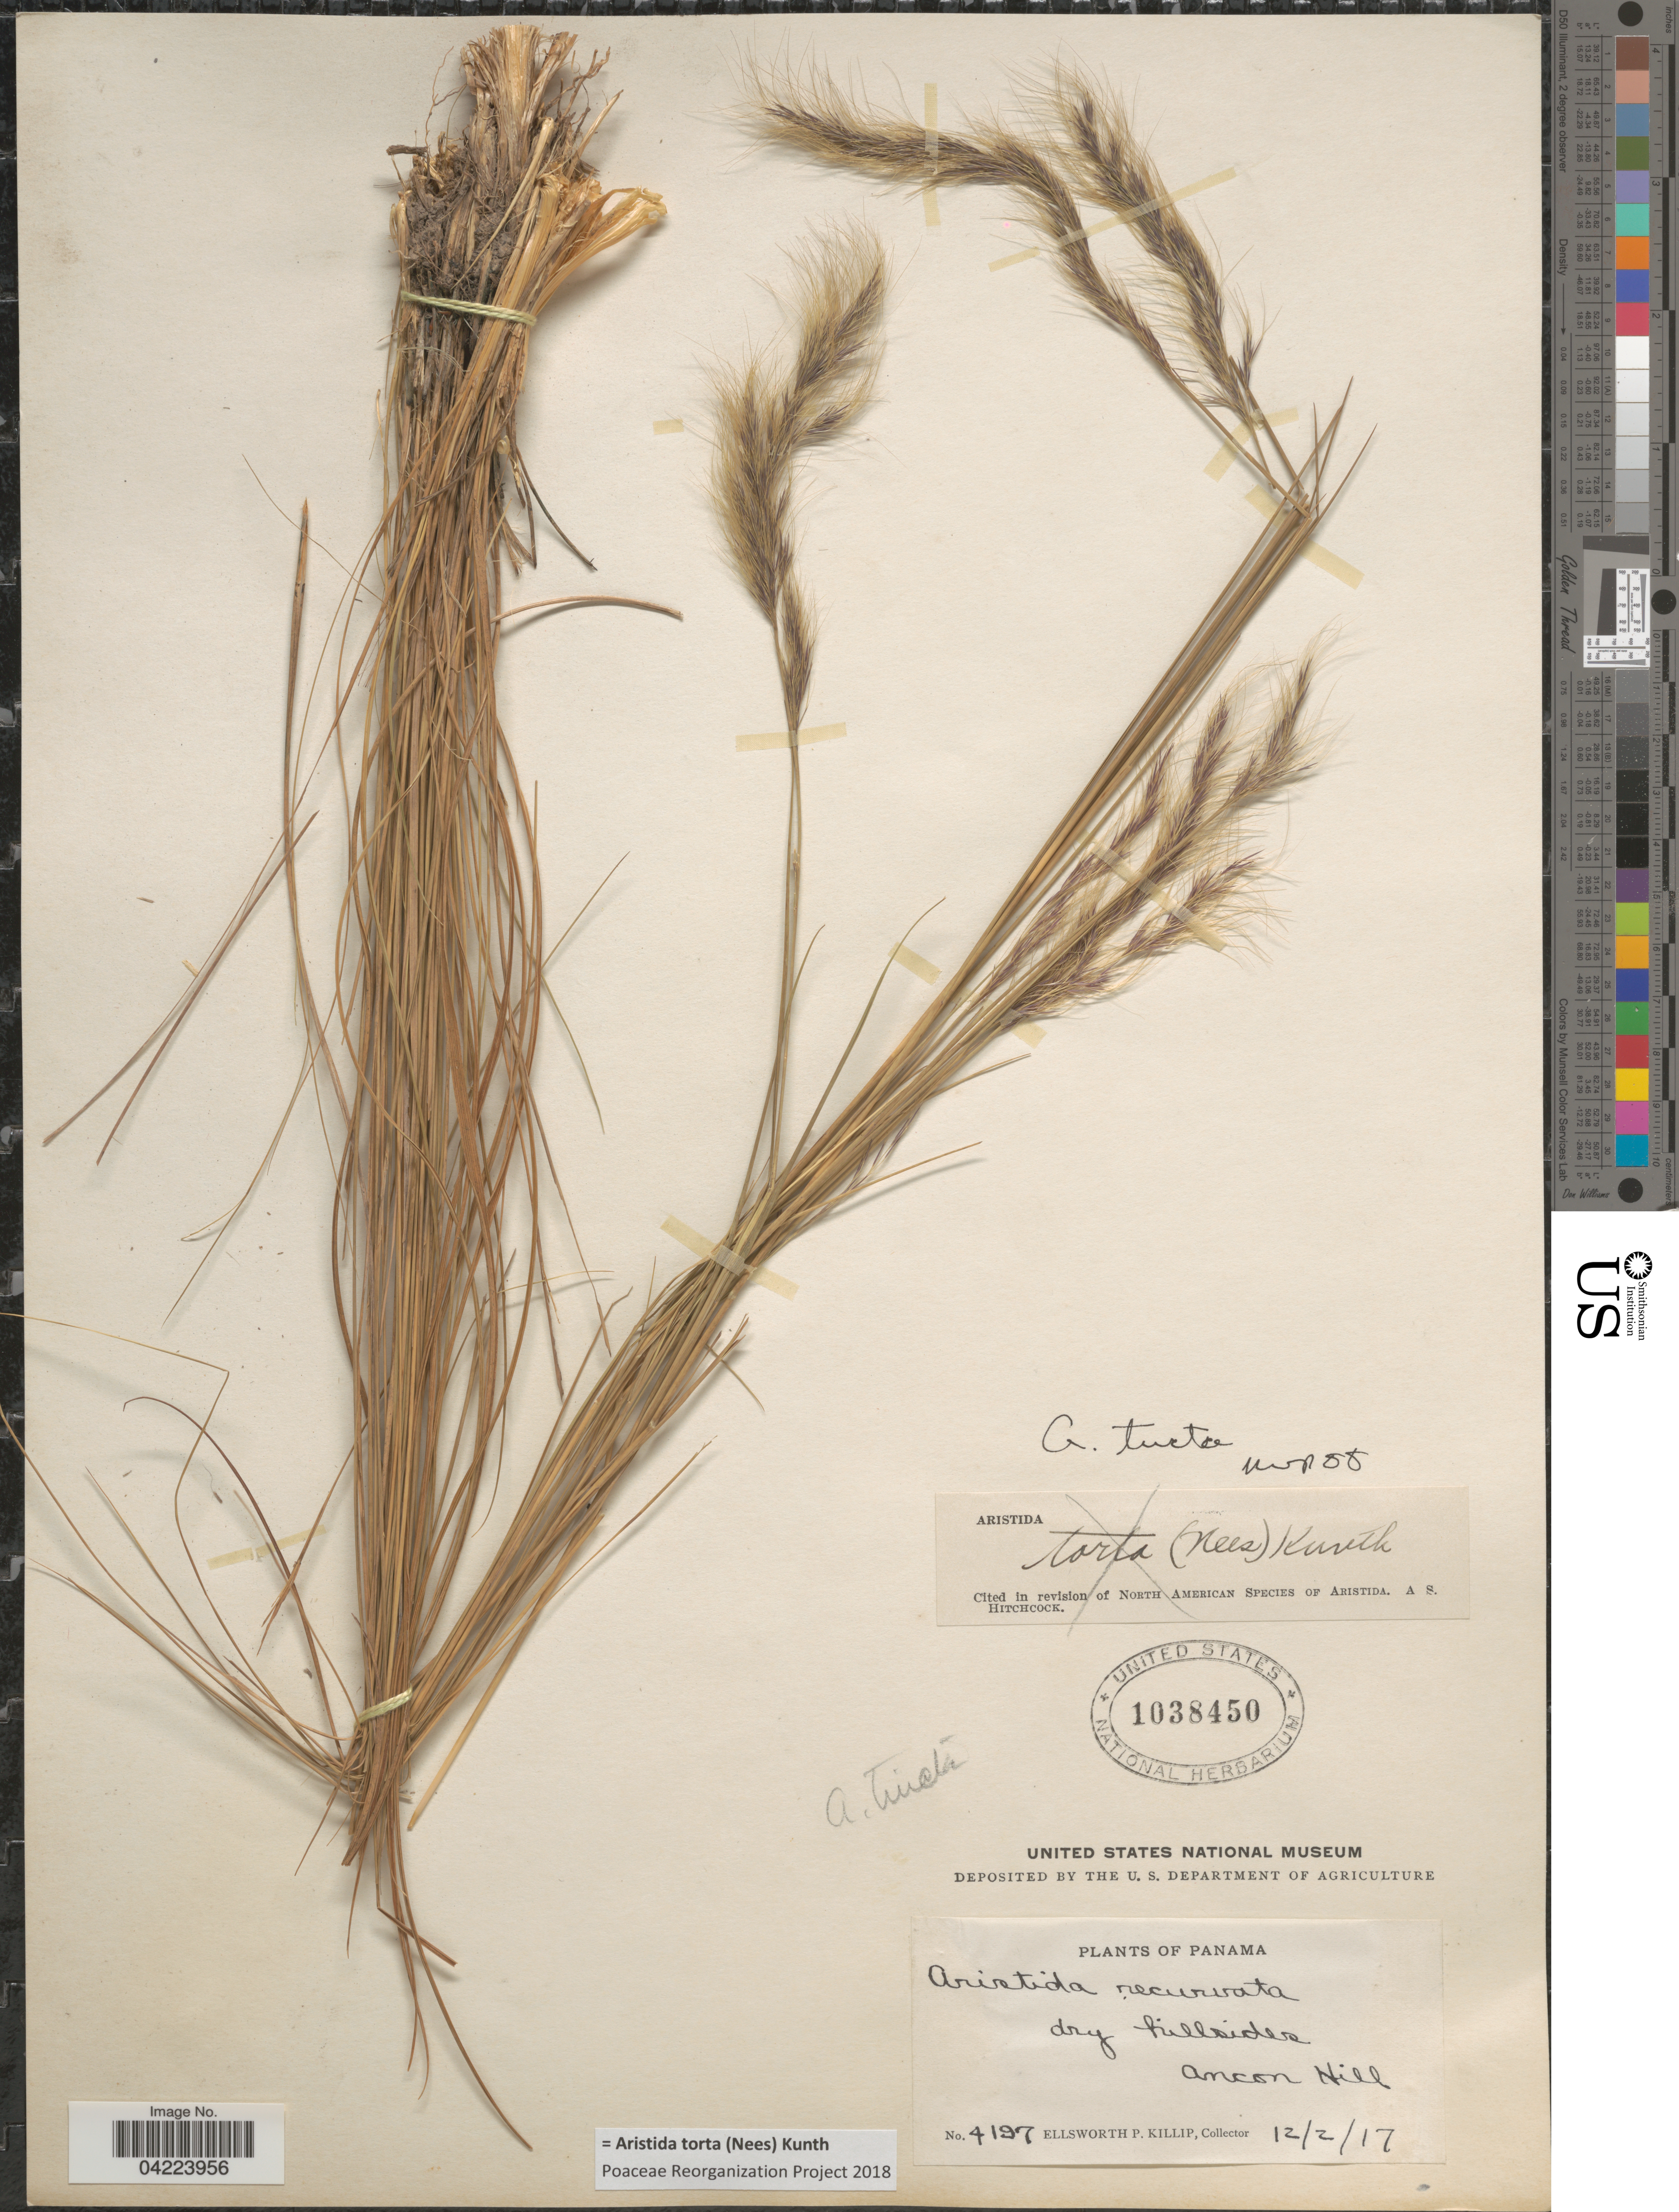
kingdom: Plantae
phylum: Tracheophyta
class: Liliopsida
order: Poales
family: Poaceae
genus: Aristida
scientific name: Aristida torta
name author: (Nees) Kunth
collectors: E. P. Killip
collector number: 4197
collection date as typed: Transcribed d/m/y: 12/2/17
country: Panama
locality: Dry hillsides Ancon Hill.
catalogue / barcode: US 1038450